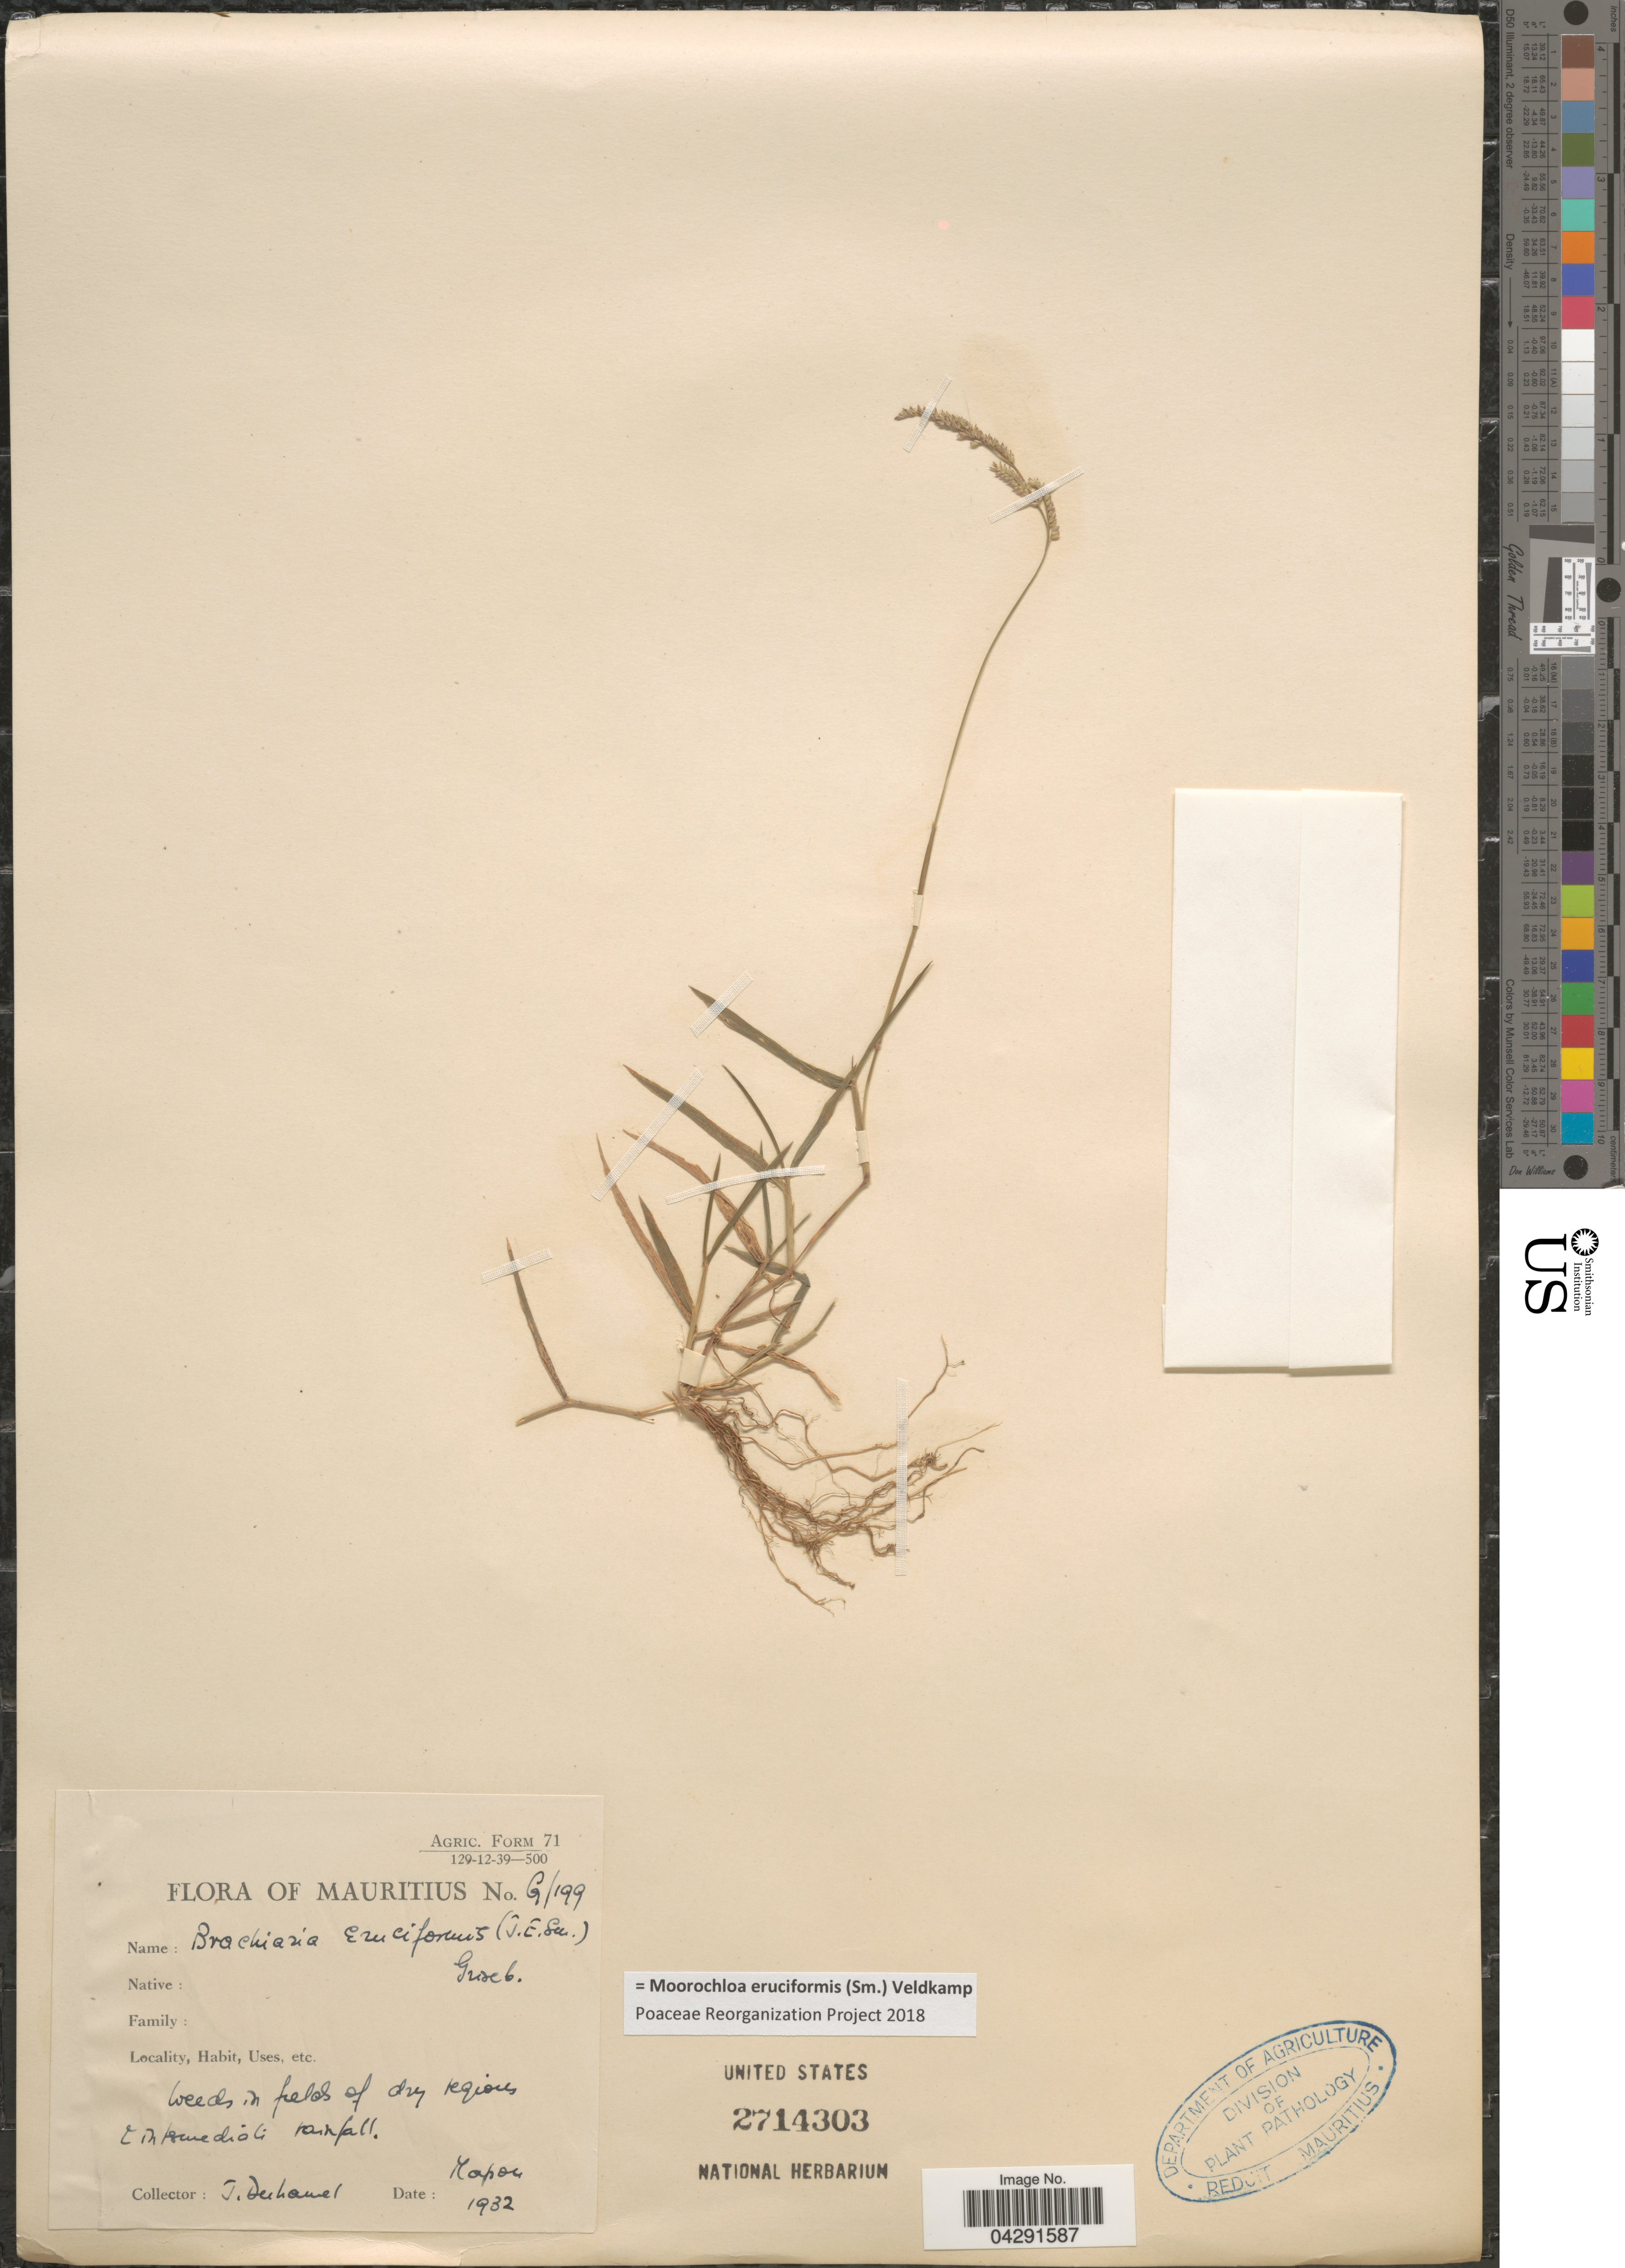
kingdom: Plantae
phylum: Tracheophyta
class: Liliopsida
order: Poales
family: Poaceae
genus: Moorochloa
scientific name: Moorochloa eruciformis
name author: (Sm.) Veldkamp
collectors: J. Duhamel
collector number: G/199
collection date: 1932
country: Mauritius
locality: In fields of dry regions & in Huwediali [interpreted] rainfall. Mapou.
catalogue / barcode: US 2714303